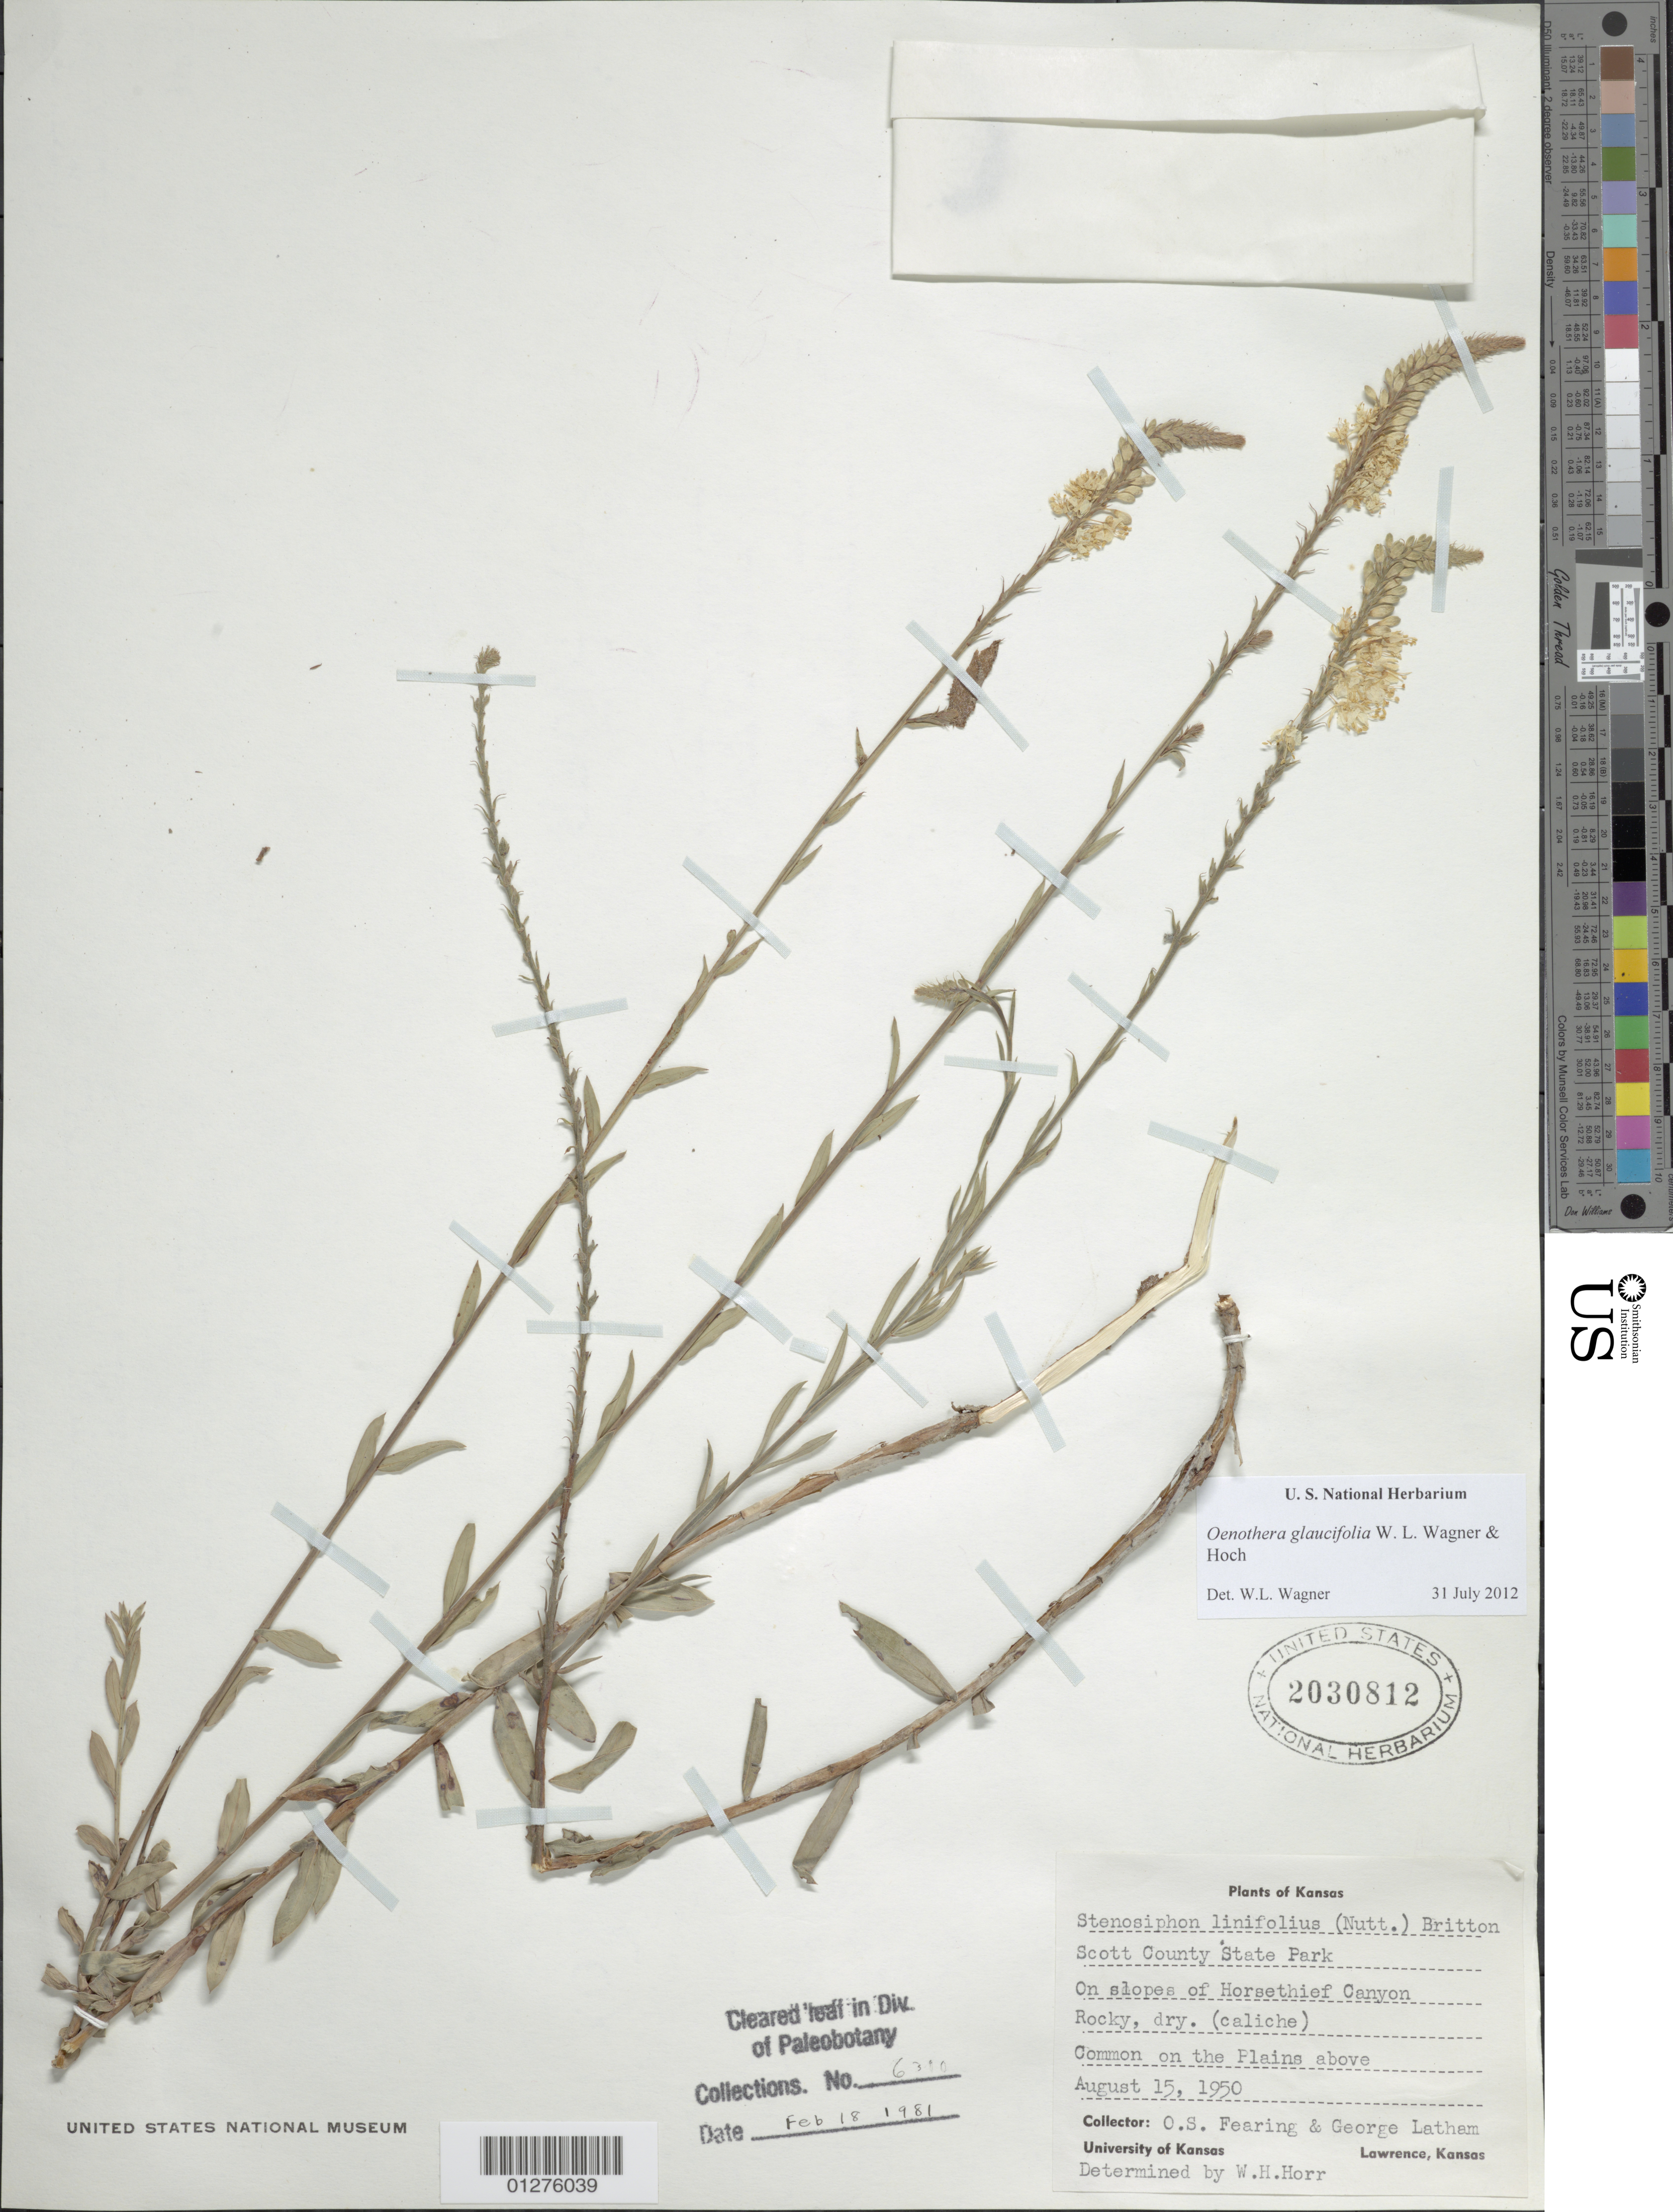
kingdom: Plantae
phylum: Tracheophyta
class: Magnoliopsida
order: Myrtales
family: Onagraceae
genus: Oenothera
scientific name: Oenothera glaucifolia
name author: W.L. Wagner & Hoch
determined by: Wagner, W. L., (BOT), Smithsonian Institution - National Museum of Natural History (UNITED STATES)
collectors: O. S. Fearing & G. Latham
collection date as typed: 15 Aug 1950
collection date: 1950-08-15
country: United States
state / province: Kansas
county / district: Scott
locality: Scott County State Park, on slopes of Horsethief Canyon.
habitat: Rocky, dry.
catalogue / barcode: US 2030812